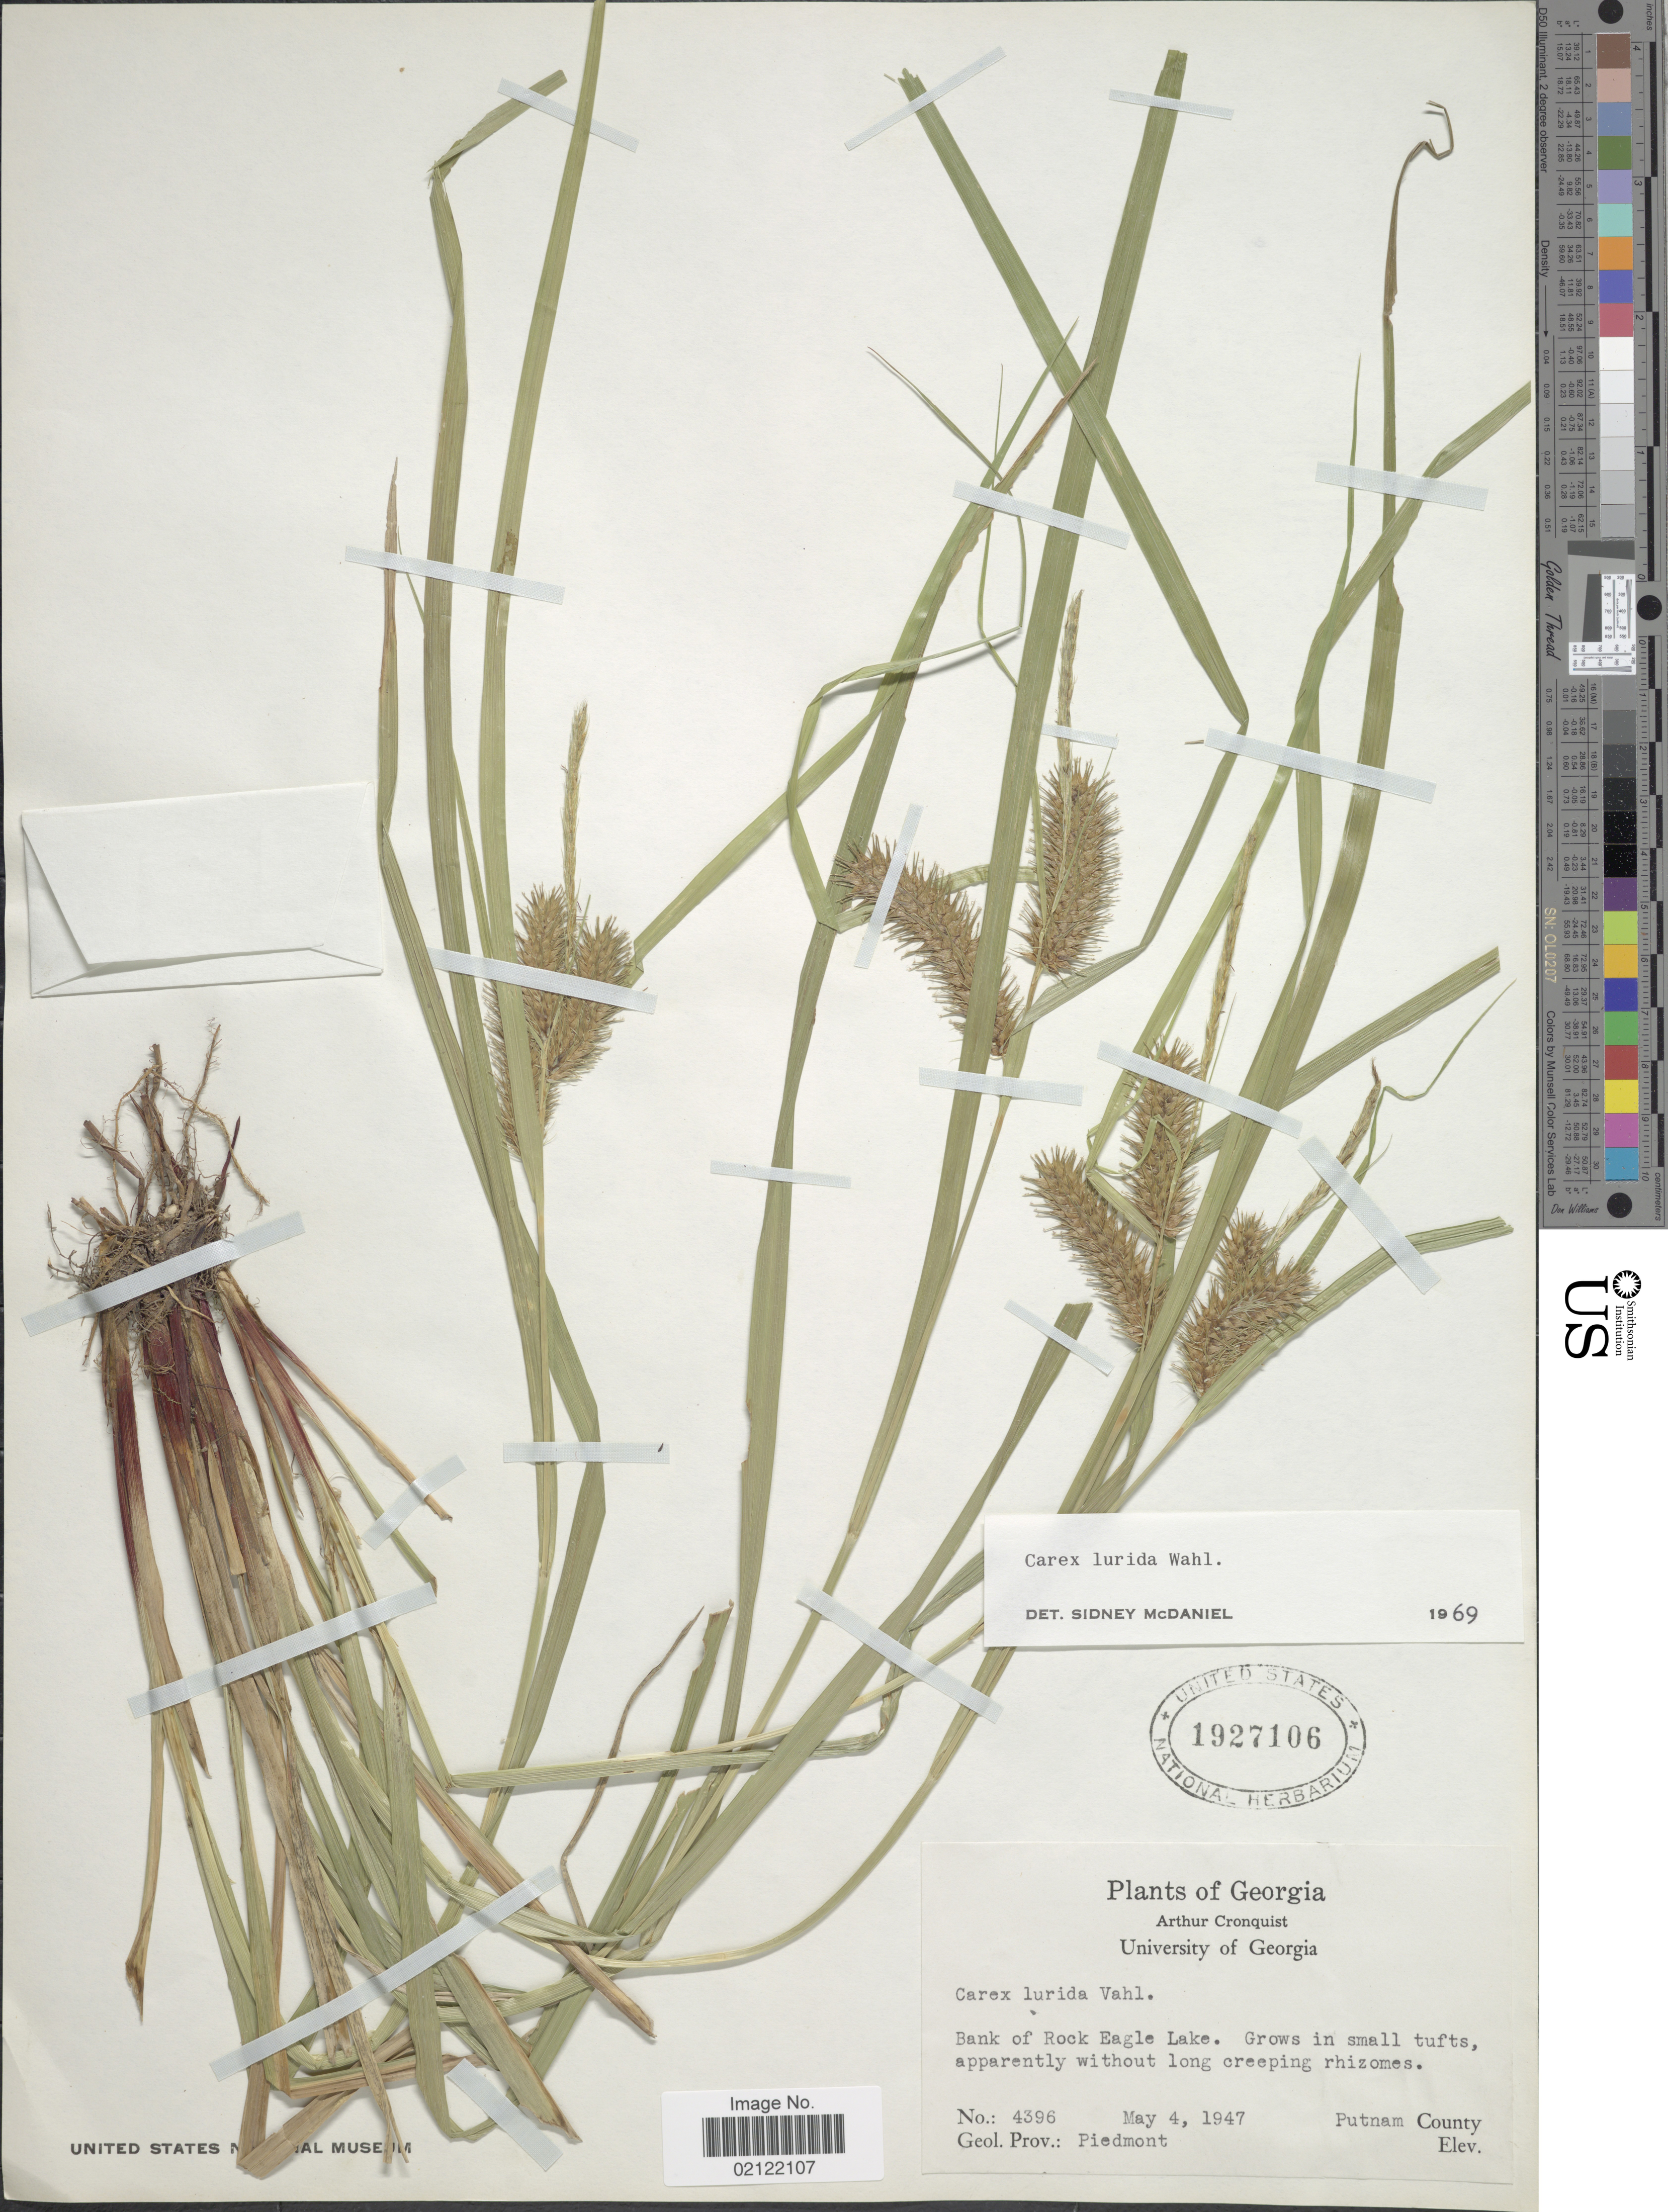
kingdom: Plantae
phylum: Tracheophyta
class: Liliopsida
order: Poales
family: Cyperaceae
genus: Carex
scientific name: Carex lurida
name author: Wahlenb.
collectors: A. J. Cronquist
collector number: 4396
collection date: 1947-05-04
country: United States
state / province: Georgia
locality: Bank of Rock Eagle Lake. Putnam County. Geol. Prov.: Piedmont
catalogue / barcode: US 1927106